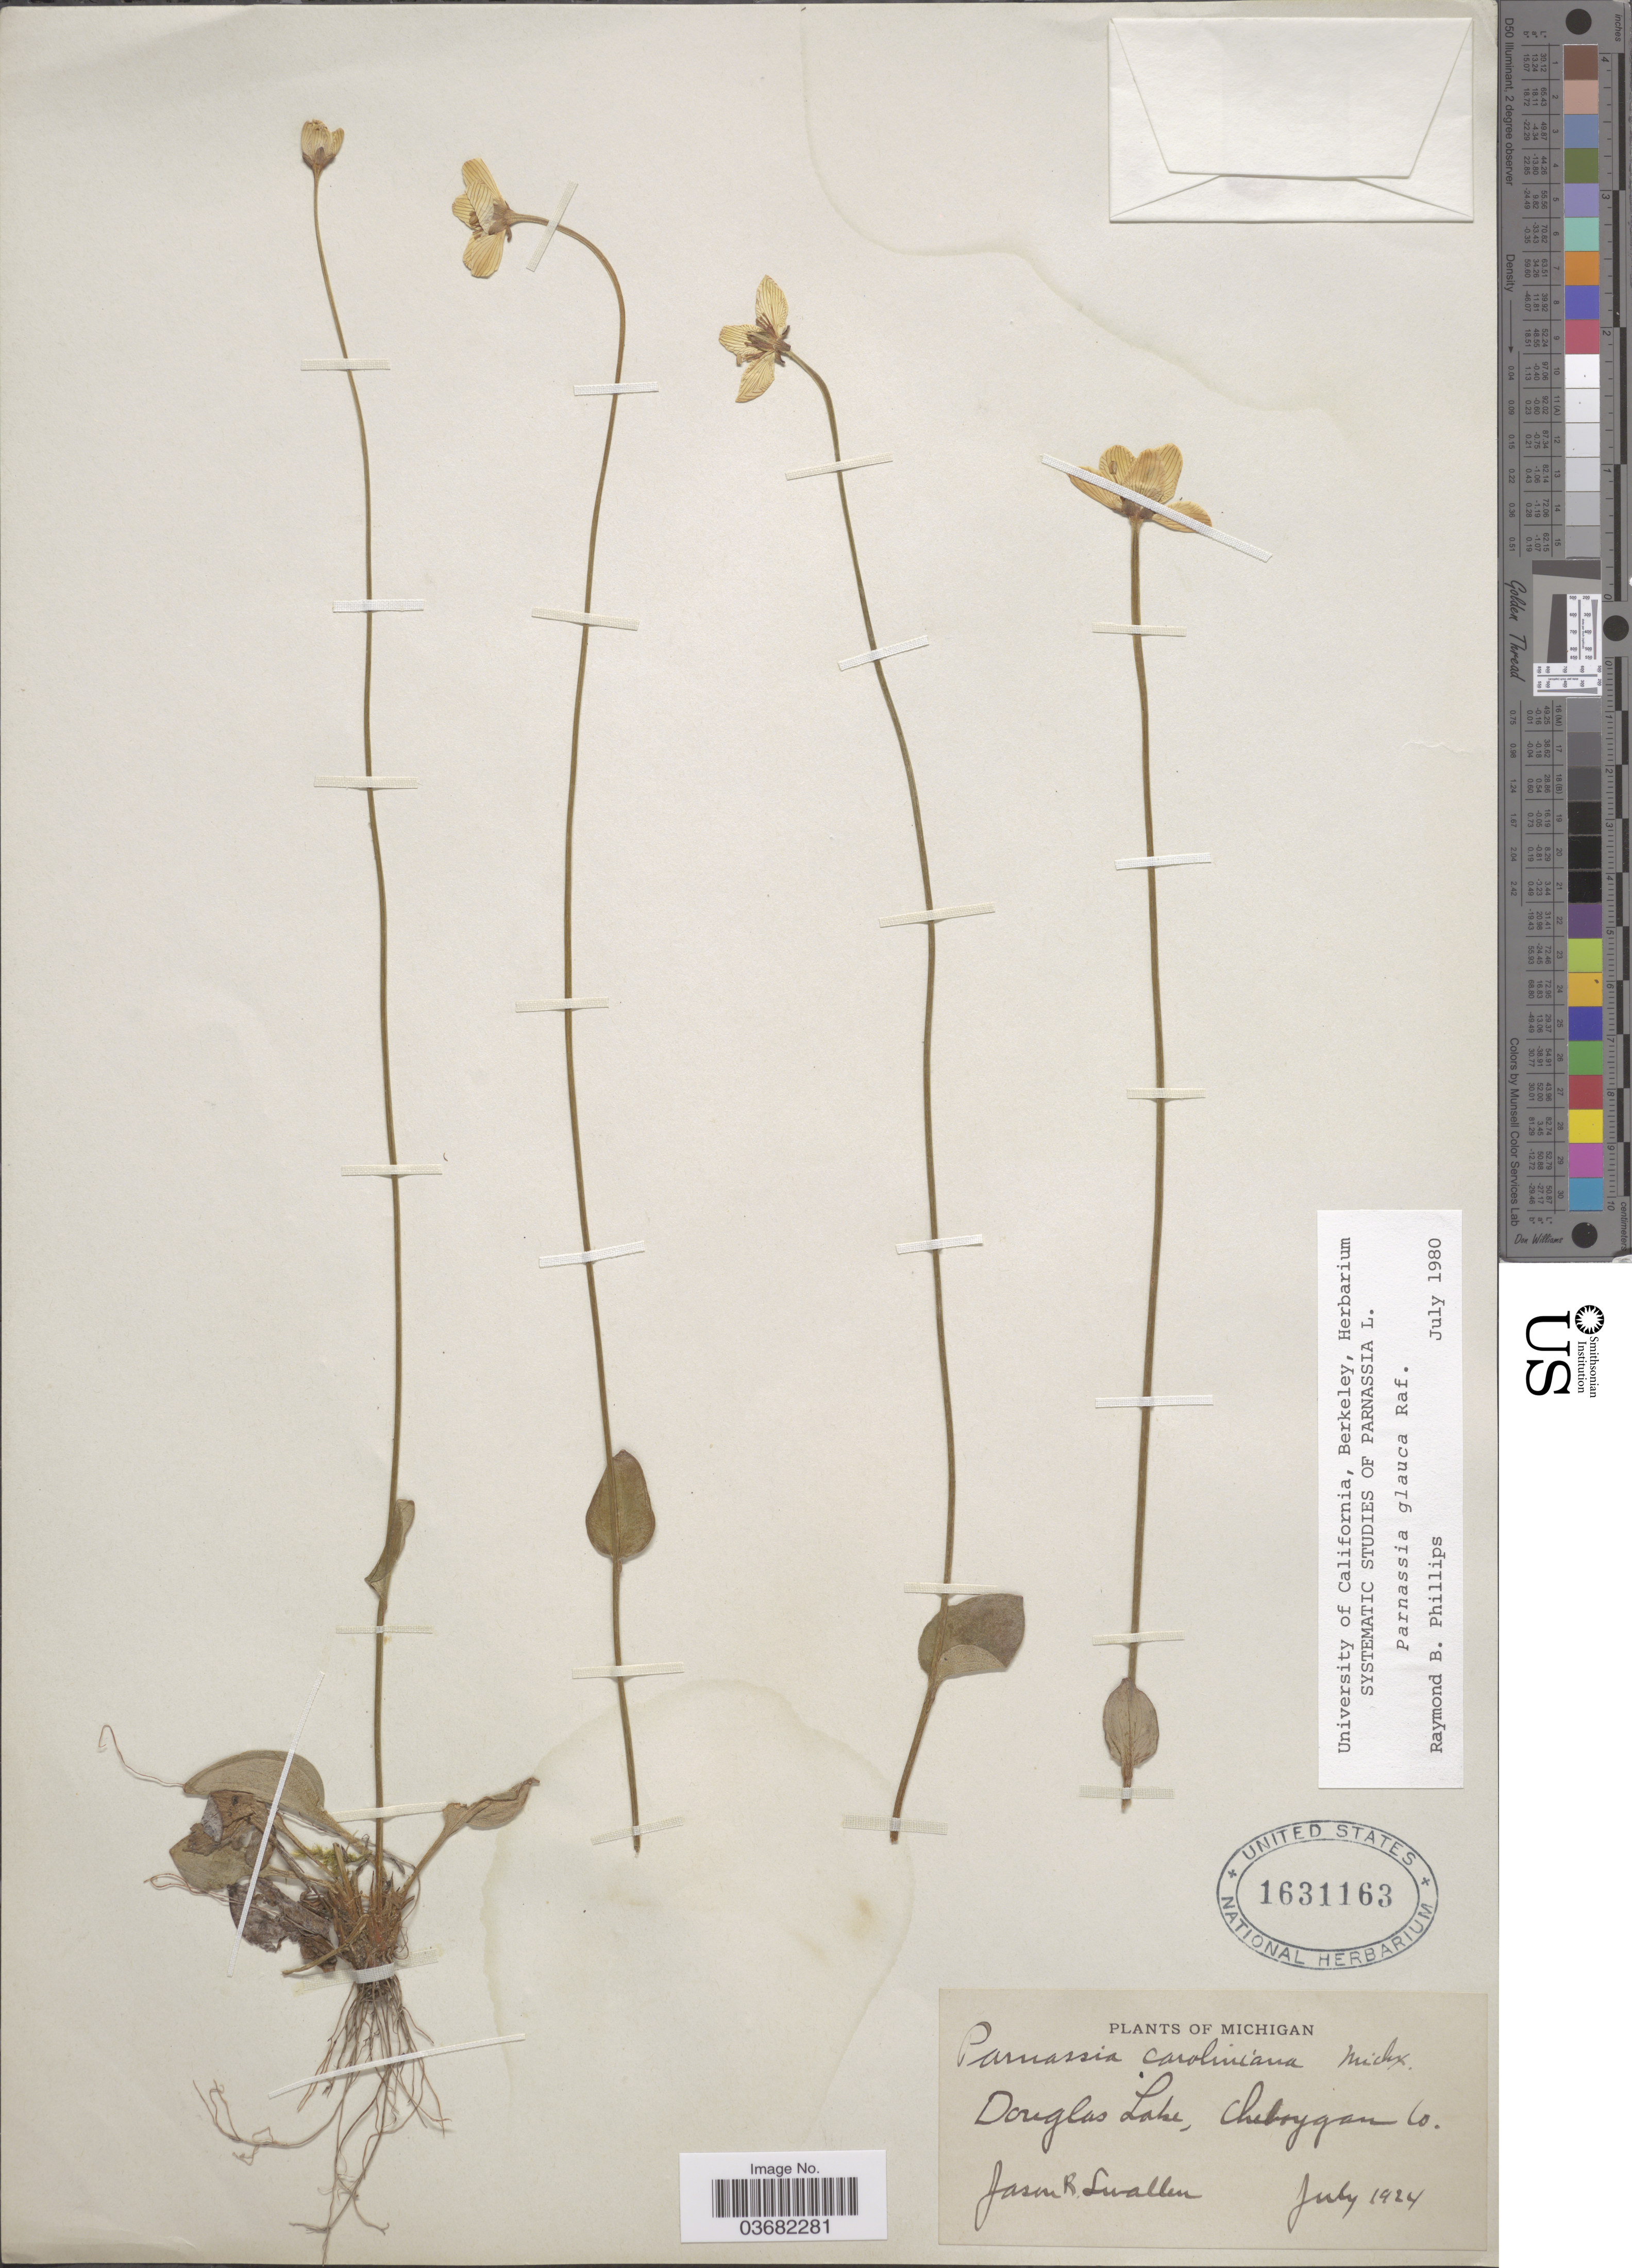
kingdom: Plantae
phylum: Tracheophyta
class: Magnoliopsida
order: Celastrales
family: Parnassiaceae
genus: Parnassia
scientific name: Parnassia glauca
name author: Raf.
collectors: J. R. Swallen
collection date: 1924-07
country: United States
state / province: Michigan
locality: Douglas Lake, Cheboygan Co.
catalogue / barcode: US 1631163